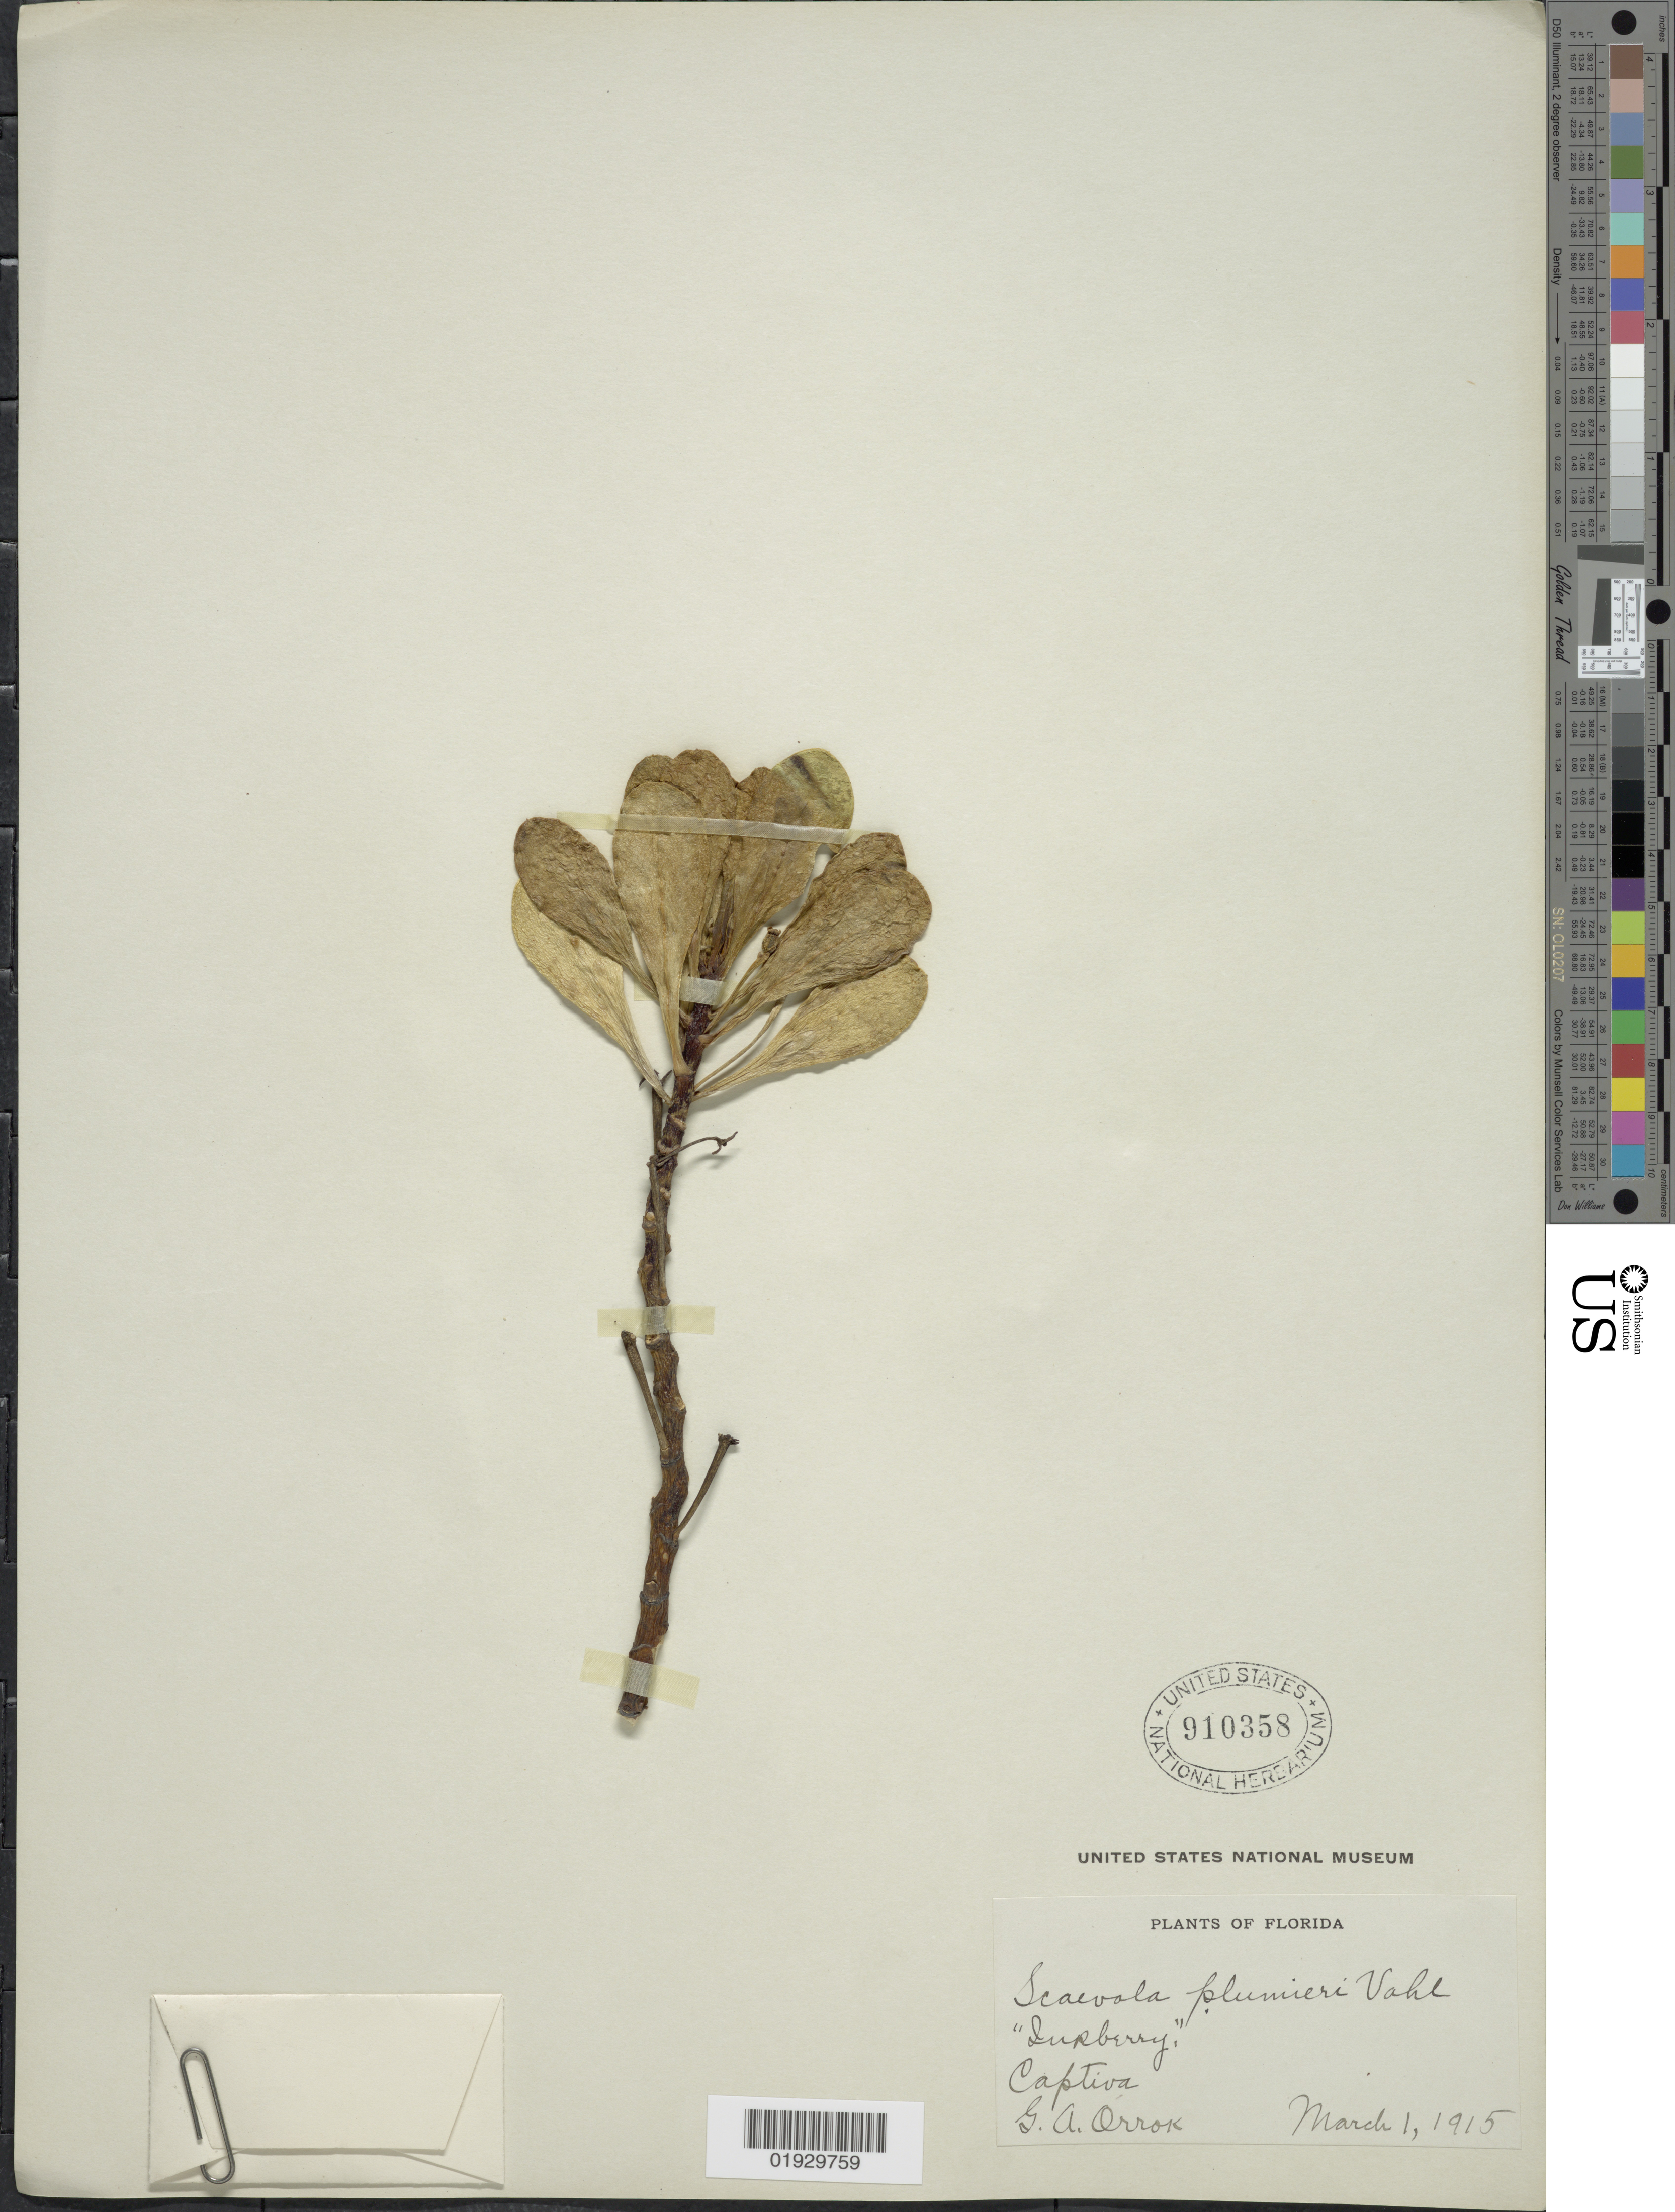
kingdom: Plantae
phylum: Tracheophyta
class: Magnoliopsida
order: Asterales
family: Goodeniaceae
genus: Scaevola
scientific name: Scaevola plumieri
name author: (L.) Vahl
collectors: G. Orrok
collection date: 1915-03-01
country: United States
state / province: Florida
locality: Surberry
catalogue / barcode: US 910358